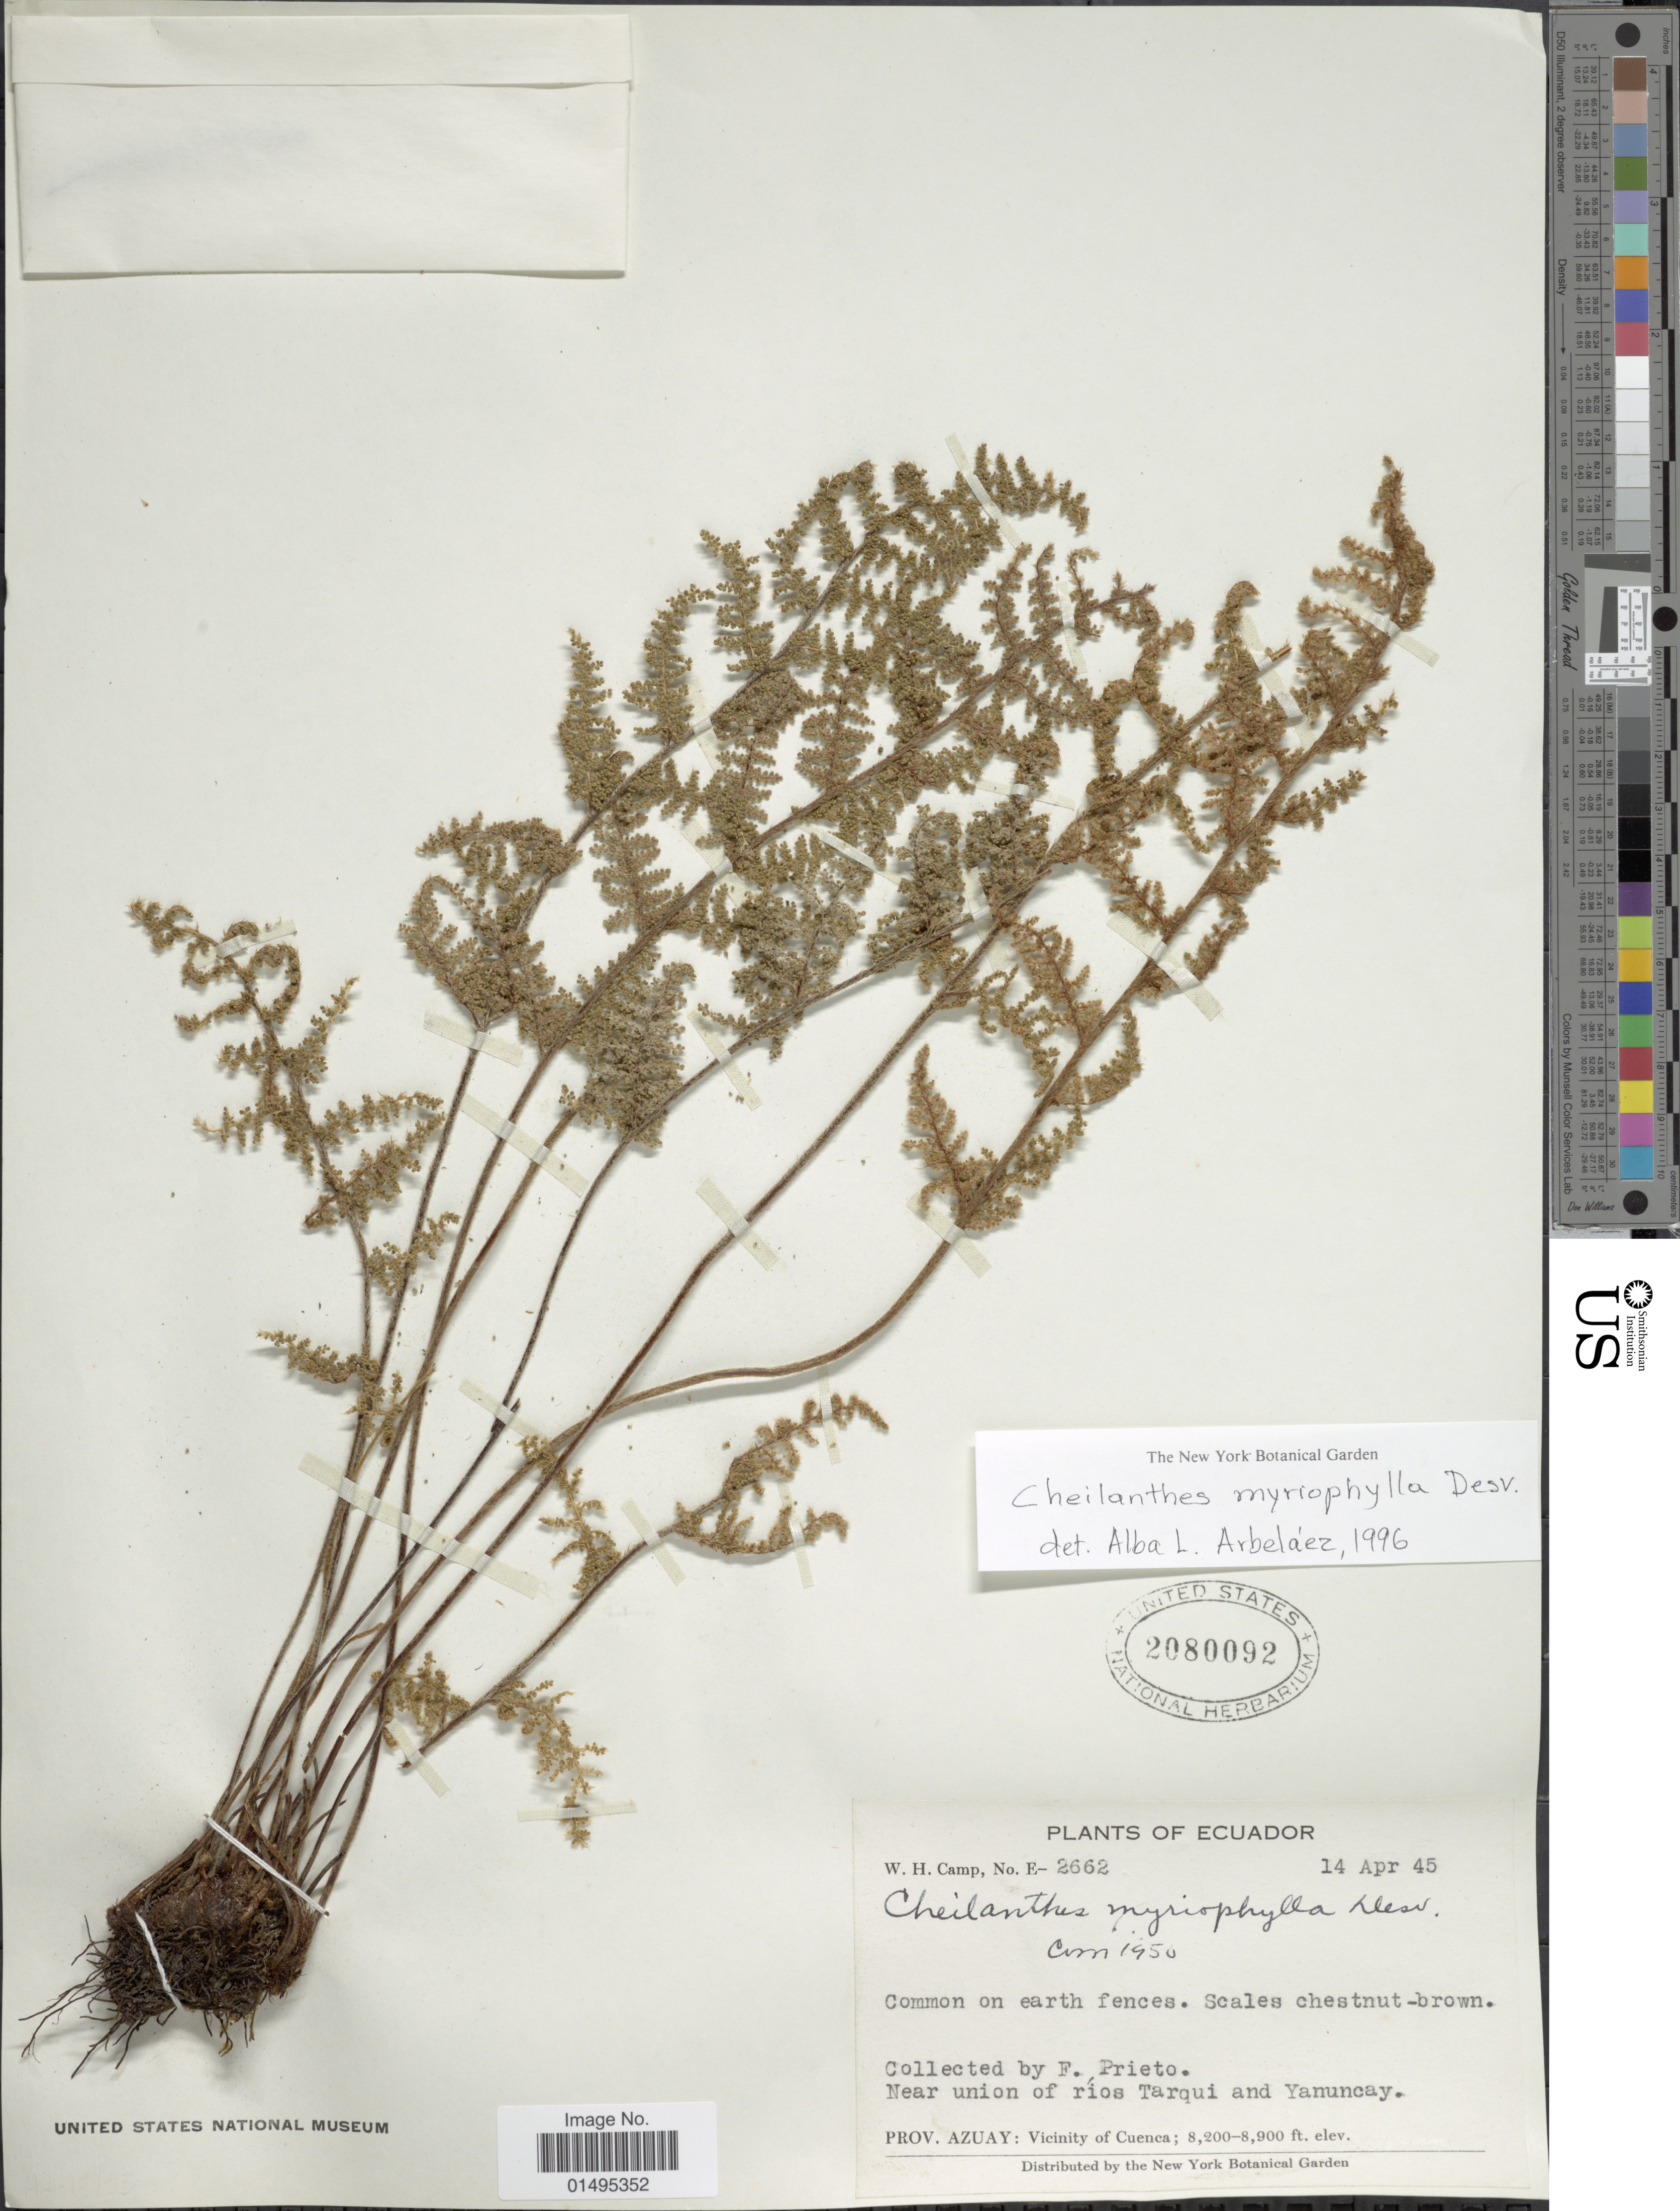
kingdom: Plantae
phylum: Tracheophyta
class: Polypodiopsida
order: Polypodiales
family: Pteridaceae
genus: Myriopteris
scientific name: Myriopteris myriophylla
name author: (Desv.) J. Sm.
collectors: F. Prieto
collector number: E-2662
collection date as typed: Transcribed d/m/y: 14/4/45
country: Ecuador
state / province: Azuay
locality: Ecuador, Near union of rios Tarqui and Yanuncay. Prov. Azuay: Vicinity of Cuenca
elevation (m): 2499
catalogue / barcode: US 2080092